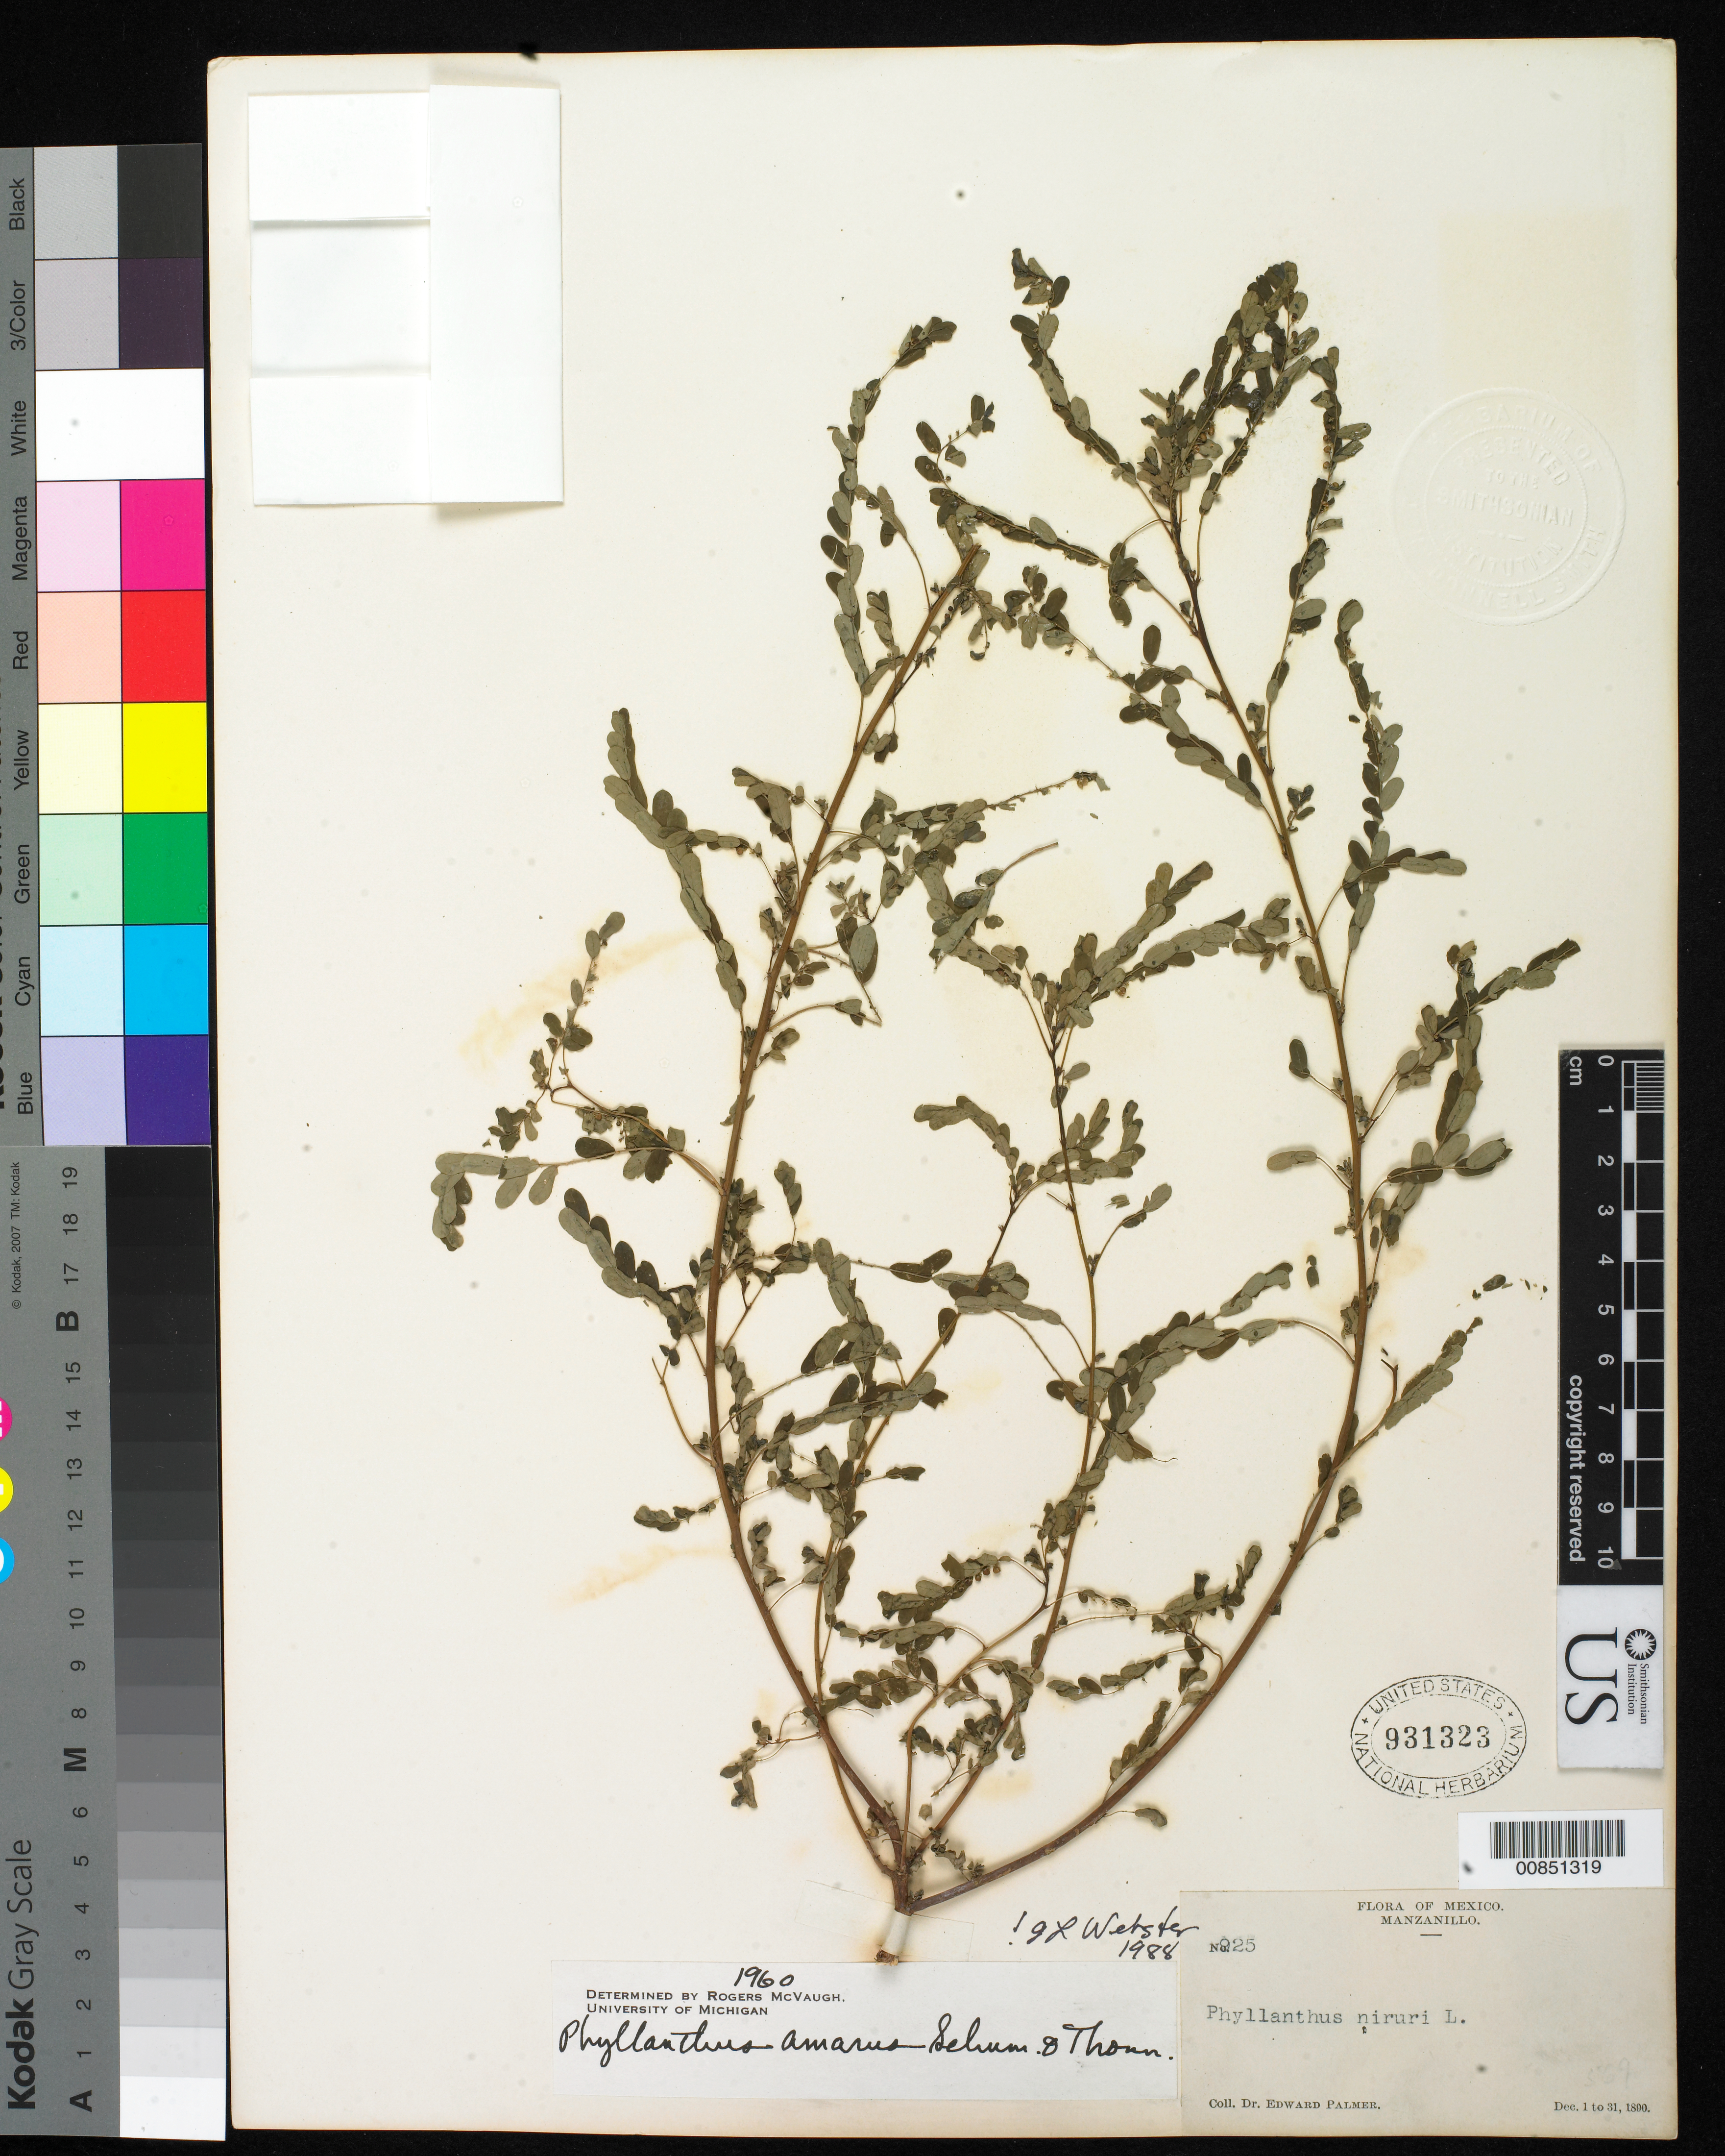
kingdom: Plantae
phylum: Tracheophyta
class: Magnoliopsida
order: Malpighiales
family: Phyllanthaceae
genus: Phyllanthus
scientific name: Phyllanthus amarus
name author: Schumach. & Thonn.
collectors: E. Palmer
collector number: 925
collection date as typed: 01 Dec 1890 to 31 Dec 1890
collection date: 1890-12-01/1890-12-31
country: Mexico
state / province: Colima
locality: Manzanillo, Colima.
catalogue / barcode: US 931323